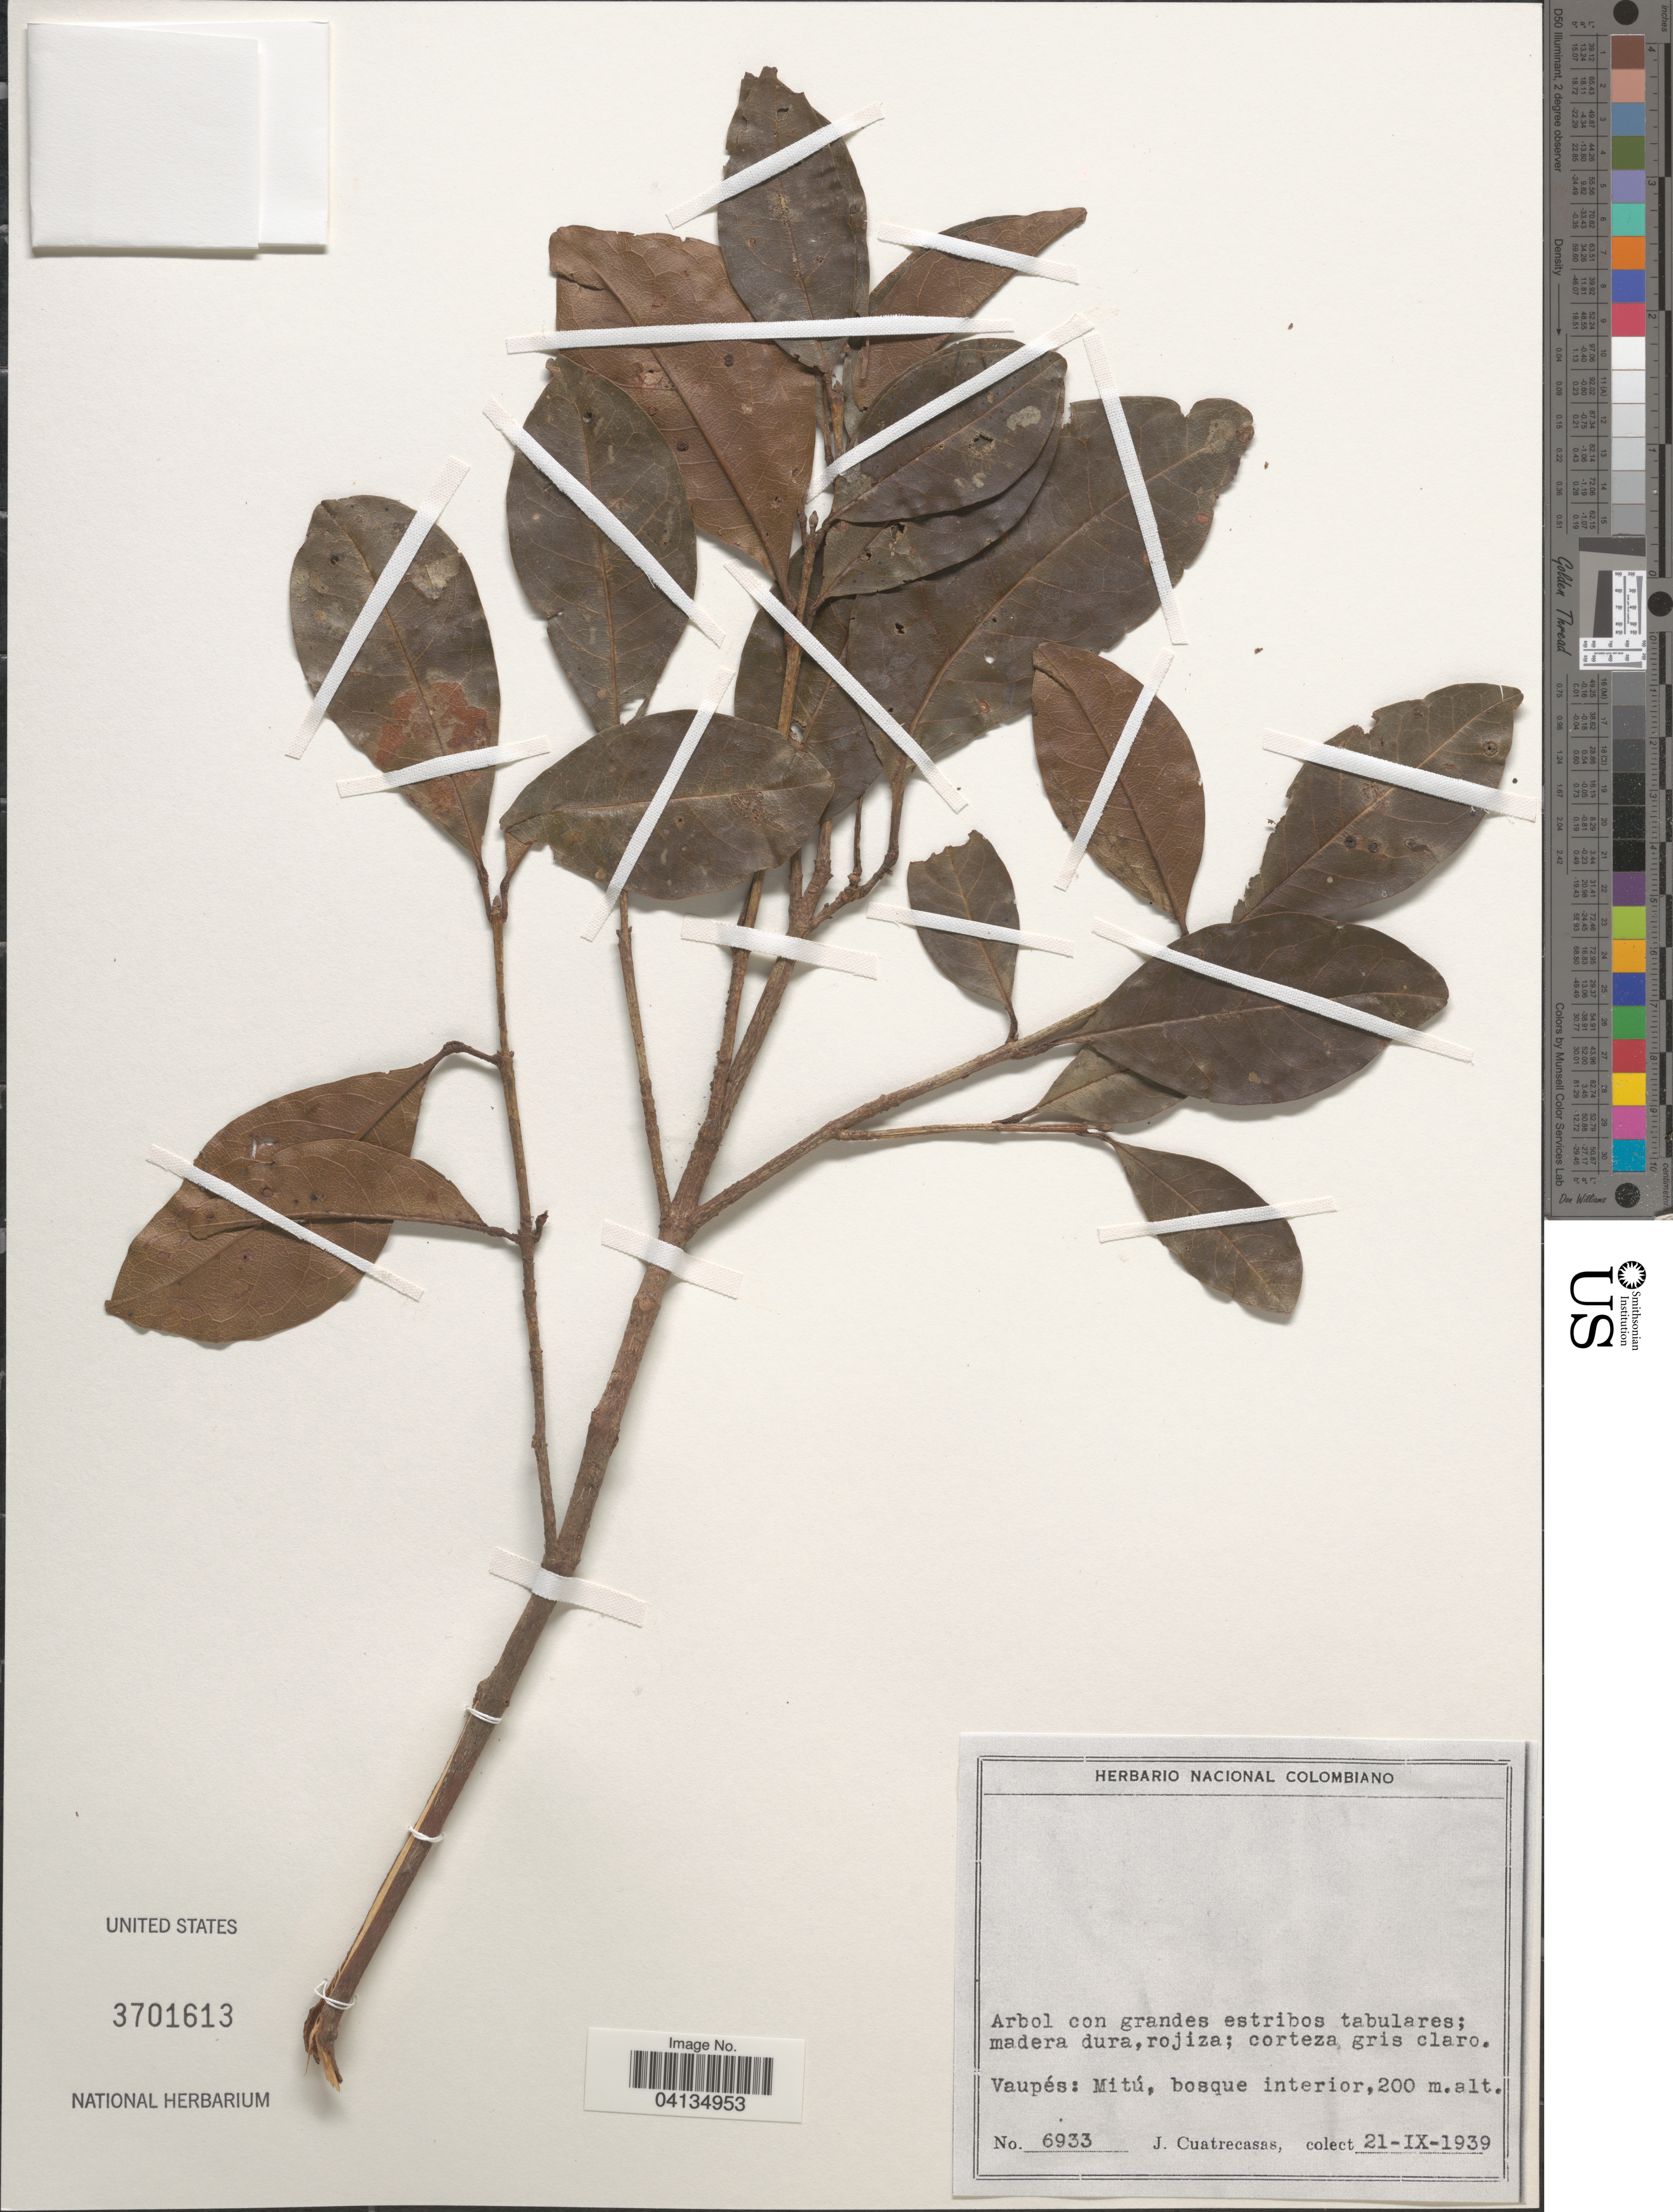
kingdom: Plantae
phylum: Tracheophyta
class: Magnoliopsida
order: Oxalidales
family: Elaeocarpaceae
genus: Sloanea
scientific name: Sloanea sp.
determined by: Londoño-Echeverri, Y.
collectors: J. Cuatrecasas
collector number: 6933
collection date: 1939-09-21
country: Colombia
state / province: Vaupés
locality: Mitú, bosqueb interior.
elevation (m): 200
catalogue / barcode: US 3701613